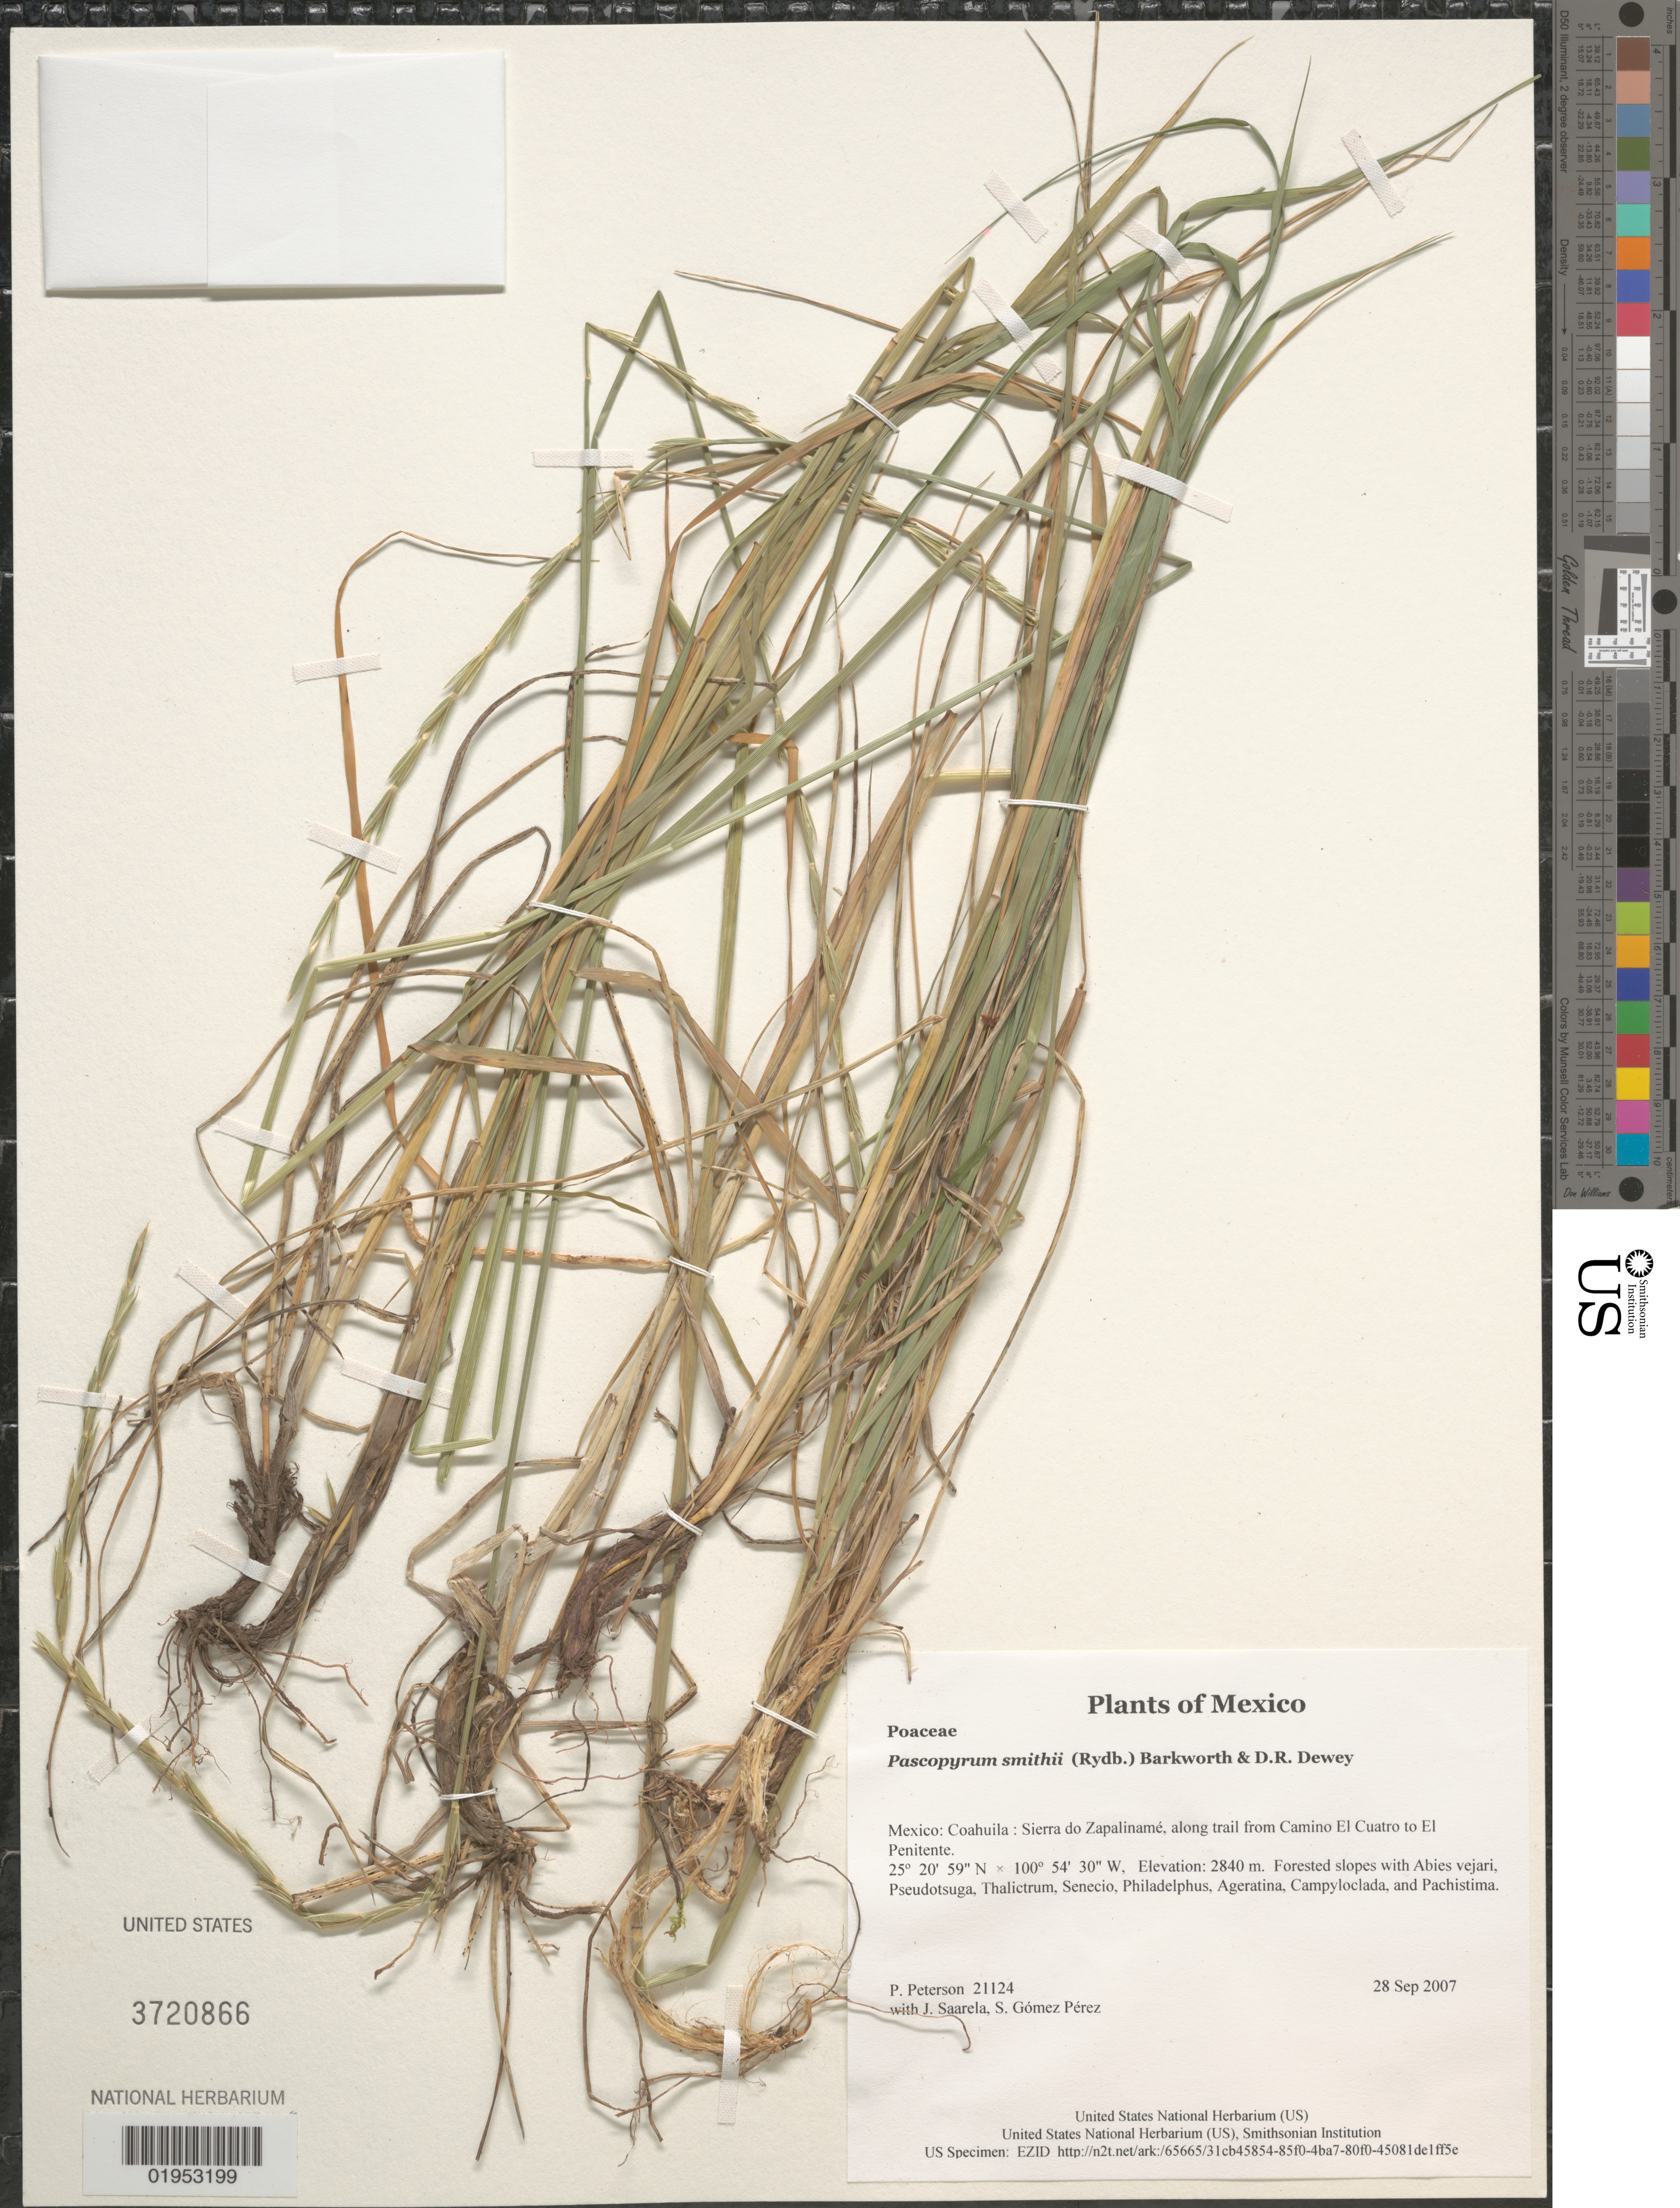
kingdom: Plantae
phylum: Tracheophyta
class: Liliopsida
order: Poales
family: Poaceae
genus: Pascopyrum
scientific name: Pascopyrum smithii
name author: (Rydb.) Barkworth & Dewey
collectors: P. M. Peterson, J. Saarela & S. Gómez Pérez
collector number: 21124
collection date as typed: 28 Sep 2007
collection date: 2007-09-28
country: Mexico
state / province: Coahuila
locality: Sierra do Zapalinamé, along trail from Camino El Cuatro to El Penitente.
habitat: Forested slopes with Abies vejari, Pseudotsuga, Thalictrum, Senecio, Philadelphus, Ageratina, Campyloclada, and Pachistima.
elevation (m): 2840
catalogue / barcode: US 3720866